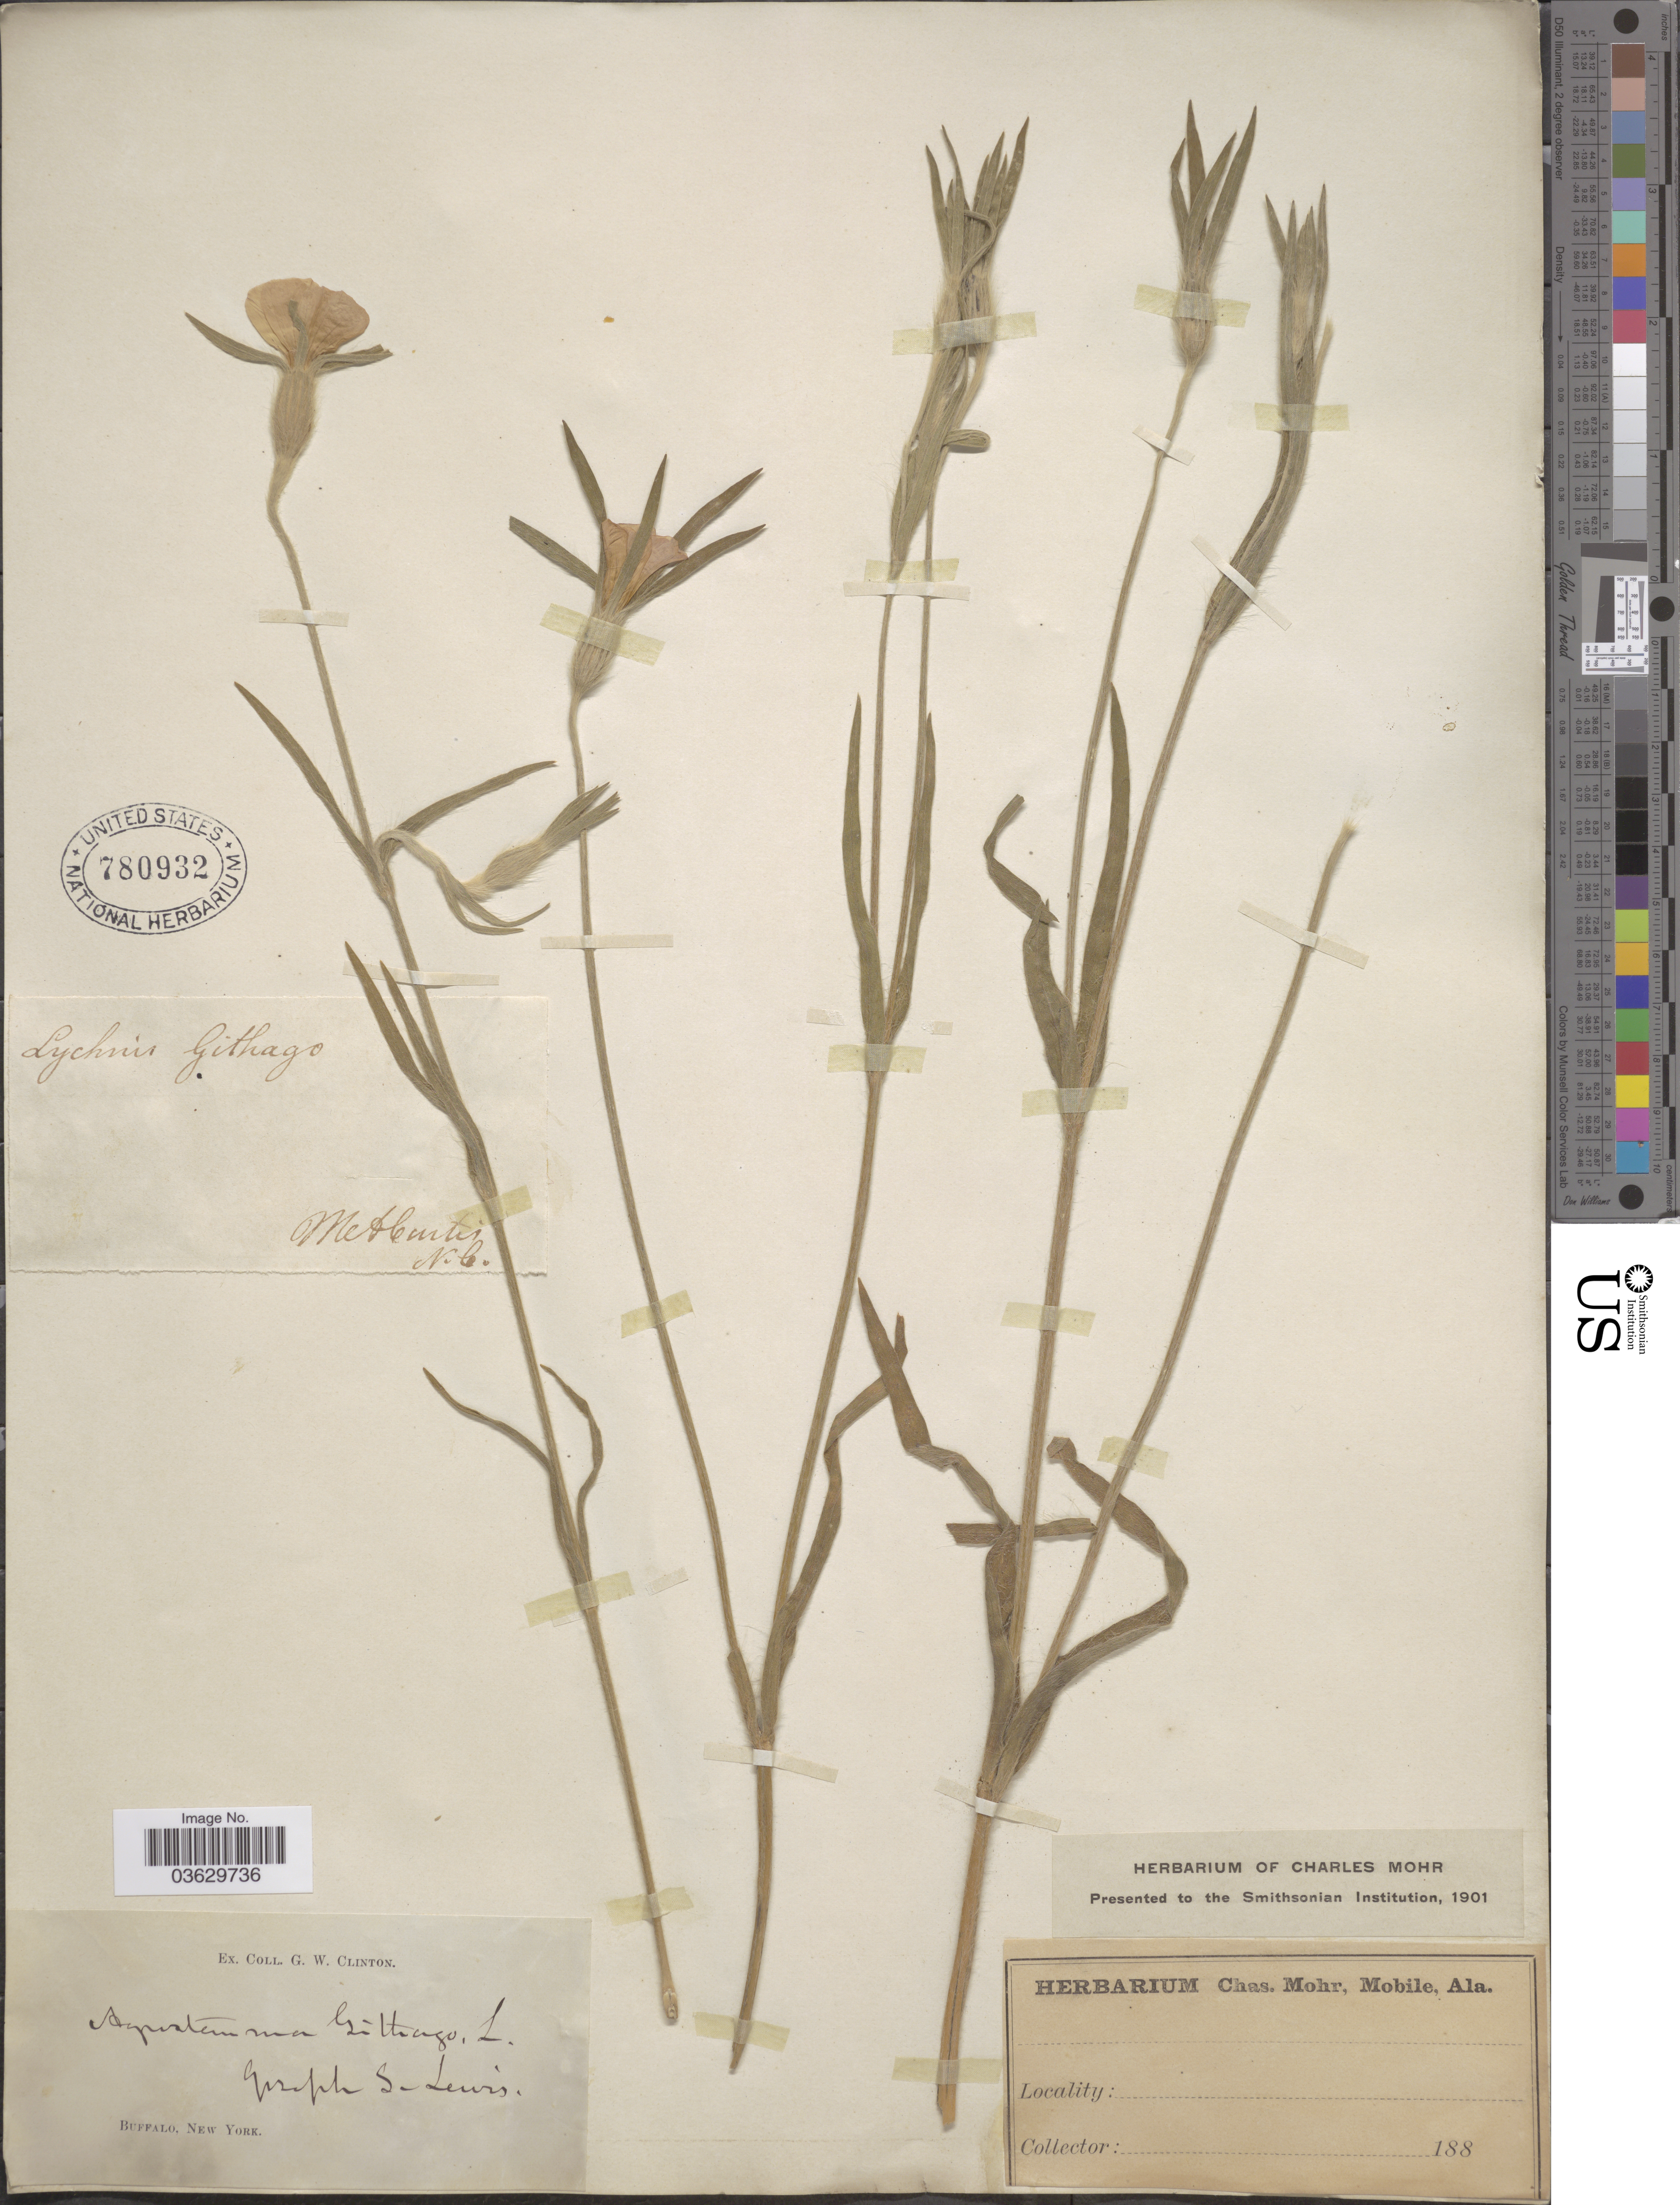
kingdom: Plantae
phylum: Tracheophyta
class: Magnoliopsida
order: Caryophyllales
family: Caryophyllaceae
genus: Agrostemma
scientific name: Agrostemma githago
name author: L.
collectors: M. A. Curtis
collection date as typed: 188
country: United States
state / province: New York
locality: Buffalo.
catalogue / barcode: US 780932